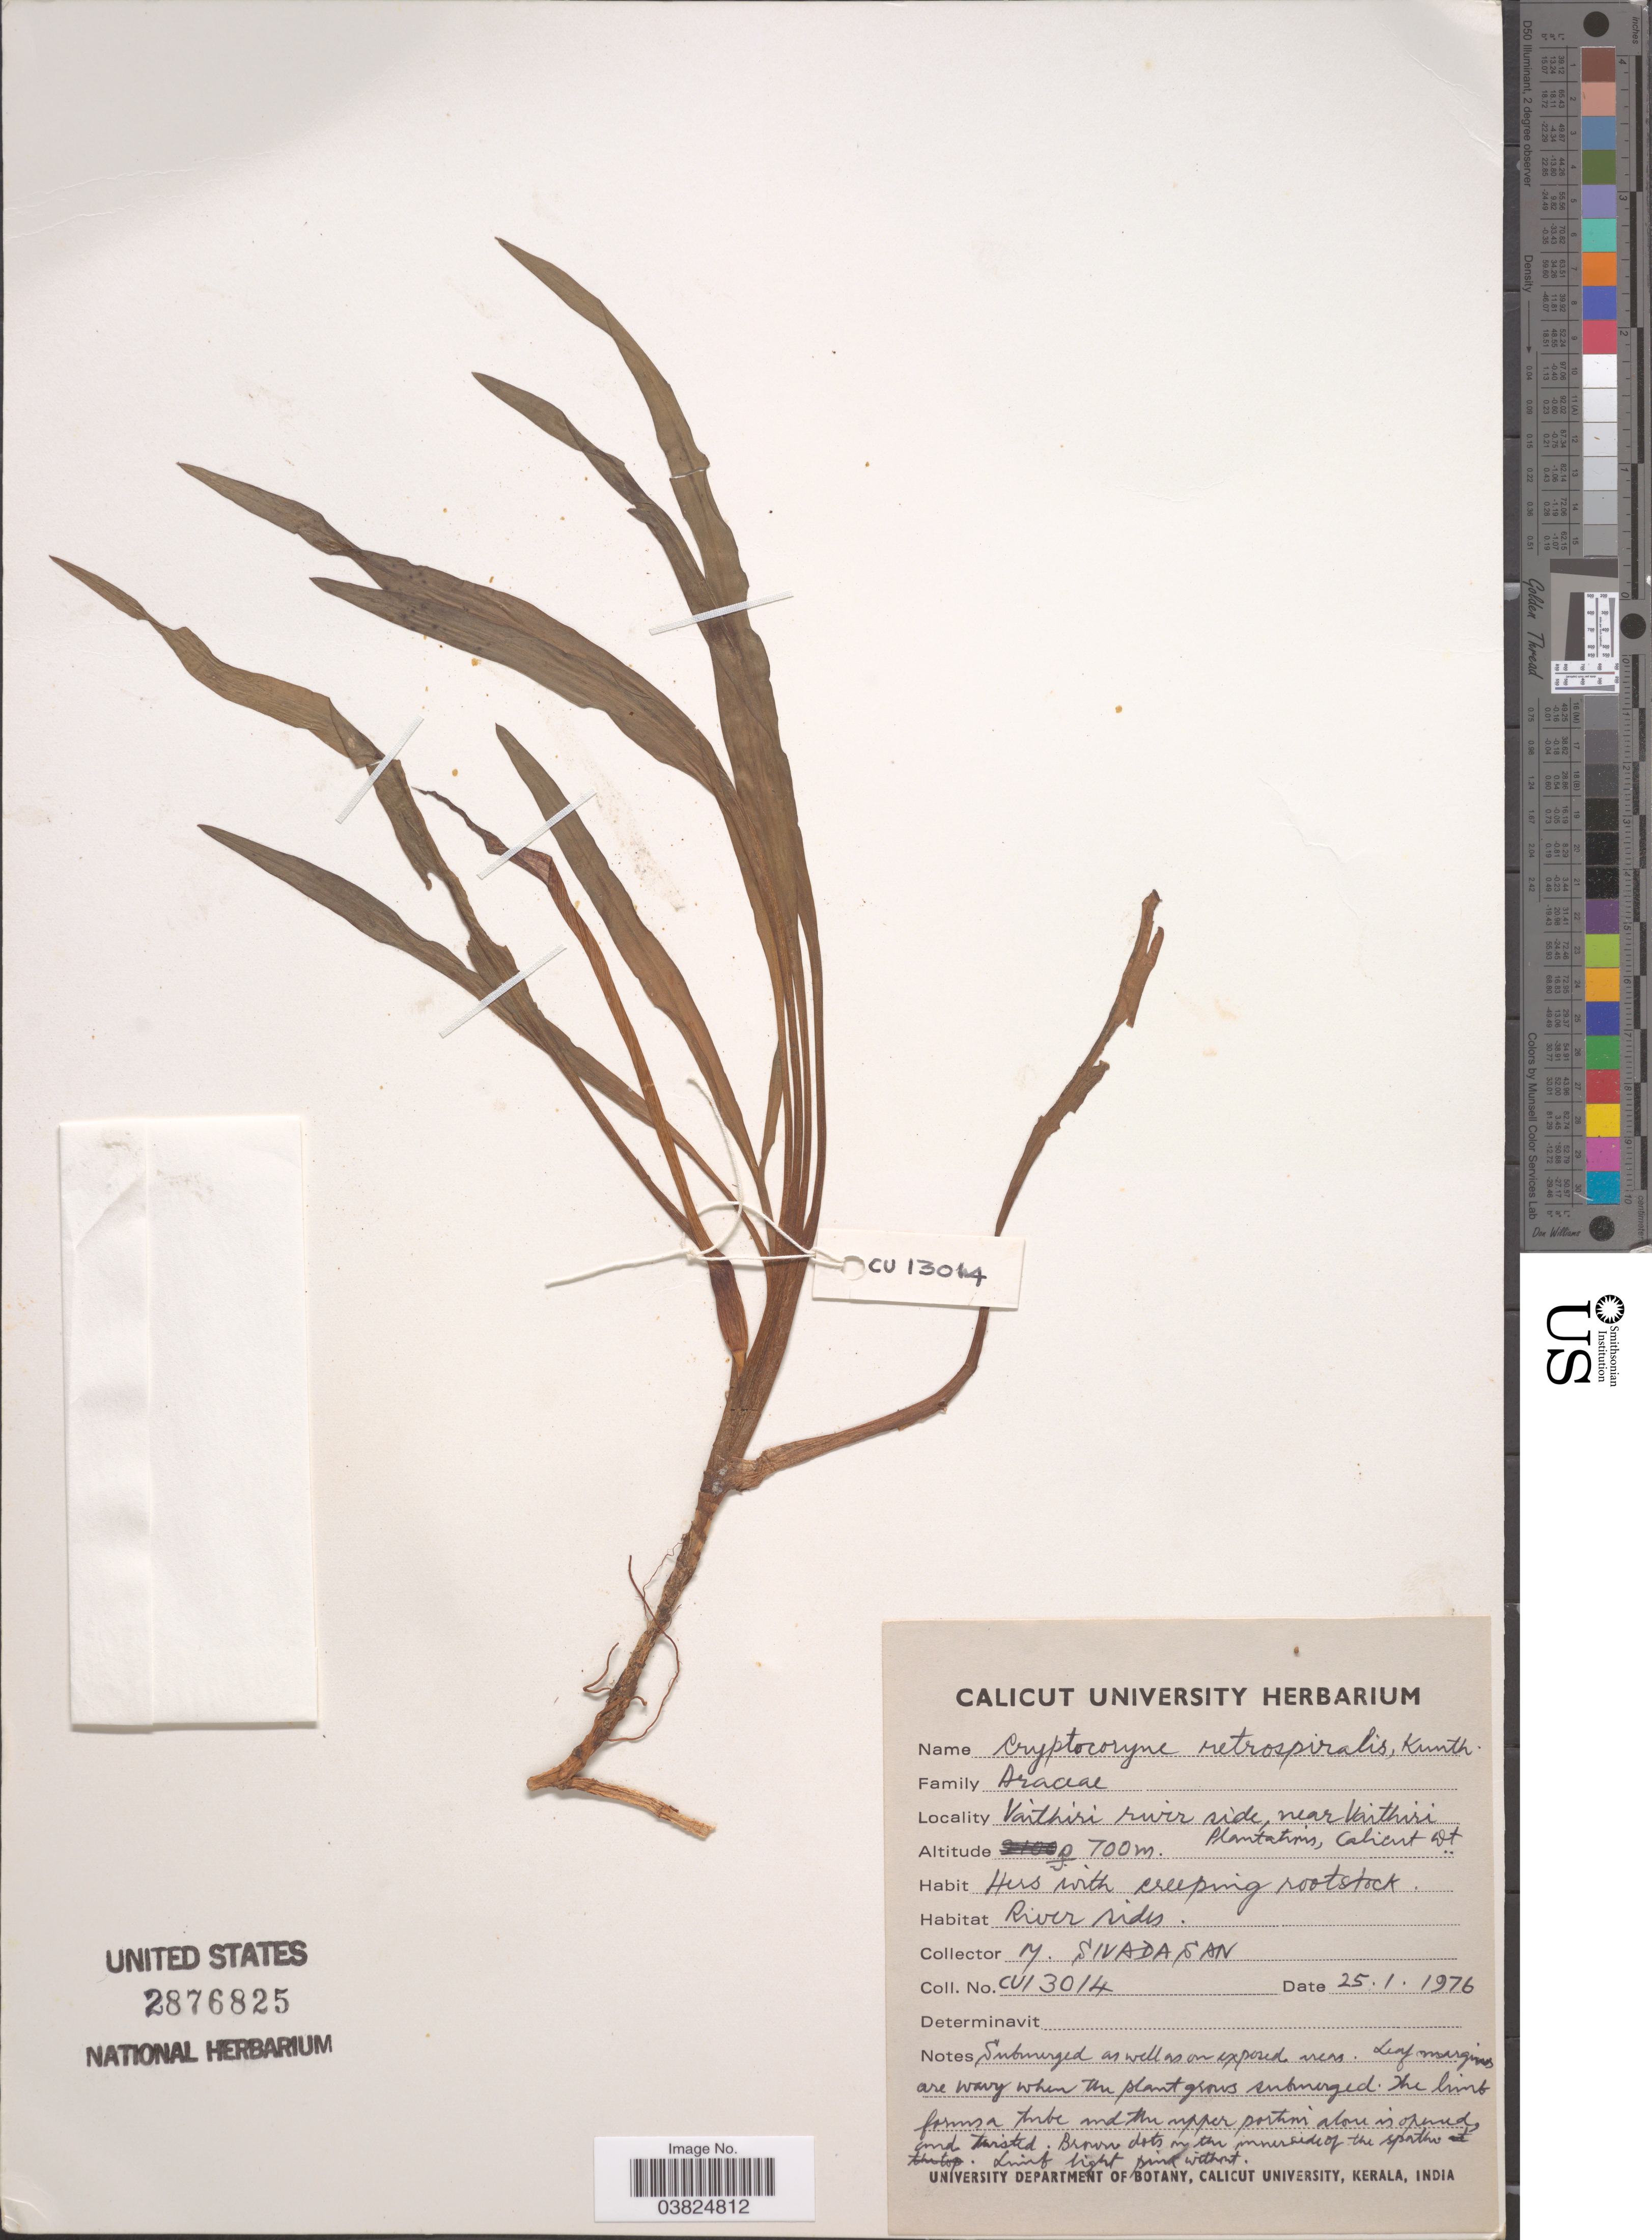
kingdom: Plantae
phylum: Tracheophyta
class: Liliopsida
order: Alismatales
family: Araceae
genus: Cryptocoryne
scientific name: Cryptocoryne retrospiralis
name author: (Roxb.) Kunth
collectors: M. Sivadasan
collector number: CU13014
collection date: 1976-01-25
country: India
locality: Vaithiri river side, near Vaithiri Plantations, Calicut Dt.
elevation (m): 700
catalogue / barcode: US 2876825